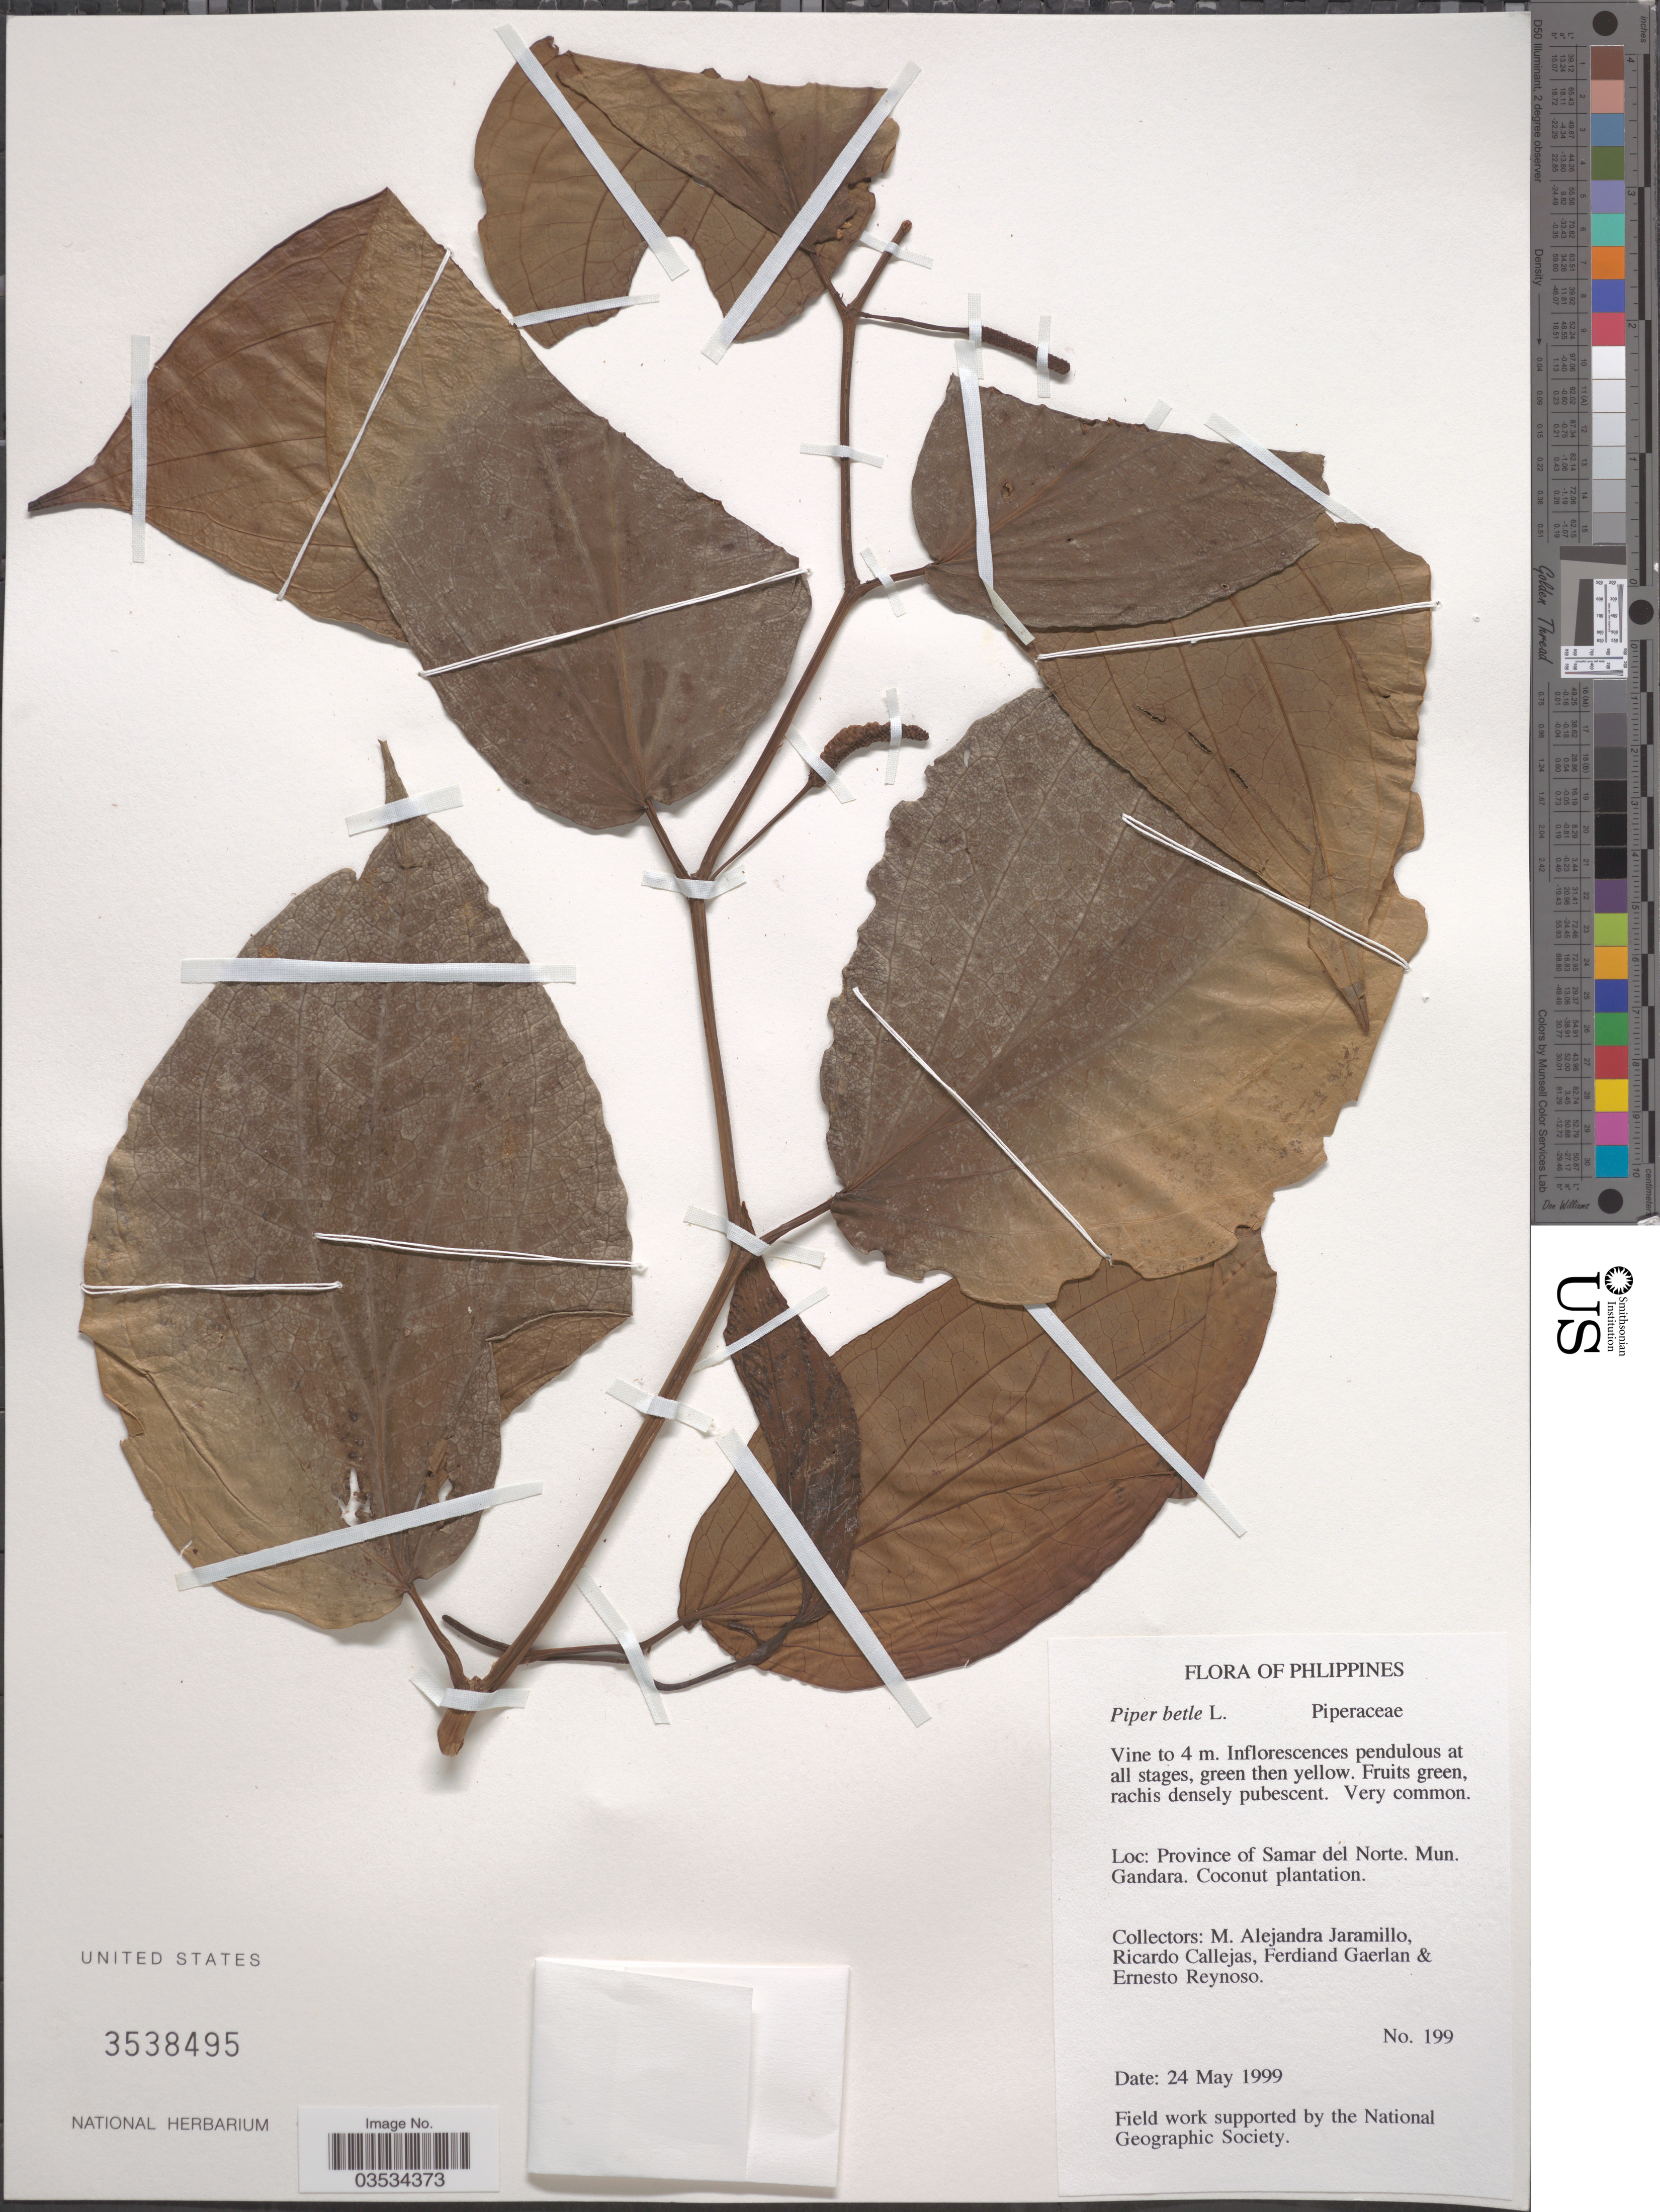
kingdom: Plantae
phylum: Tracheophyta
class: Magnoliopsida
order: Piperales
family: Piperaceae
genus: Piper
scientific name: Piper betle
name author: L.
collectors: M. A. Jaramillo, R. Callejas, F. Gaerlan & E. Reynoso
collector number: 199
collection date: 1999-05-24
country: Philippines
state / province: Eastern Visayas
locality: Province of Samar del Norte. Mun. Gandara.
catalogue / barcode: US 3538495